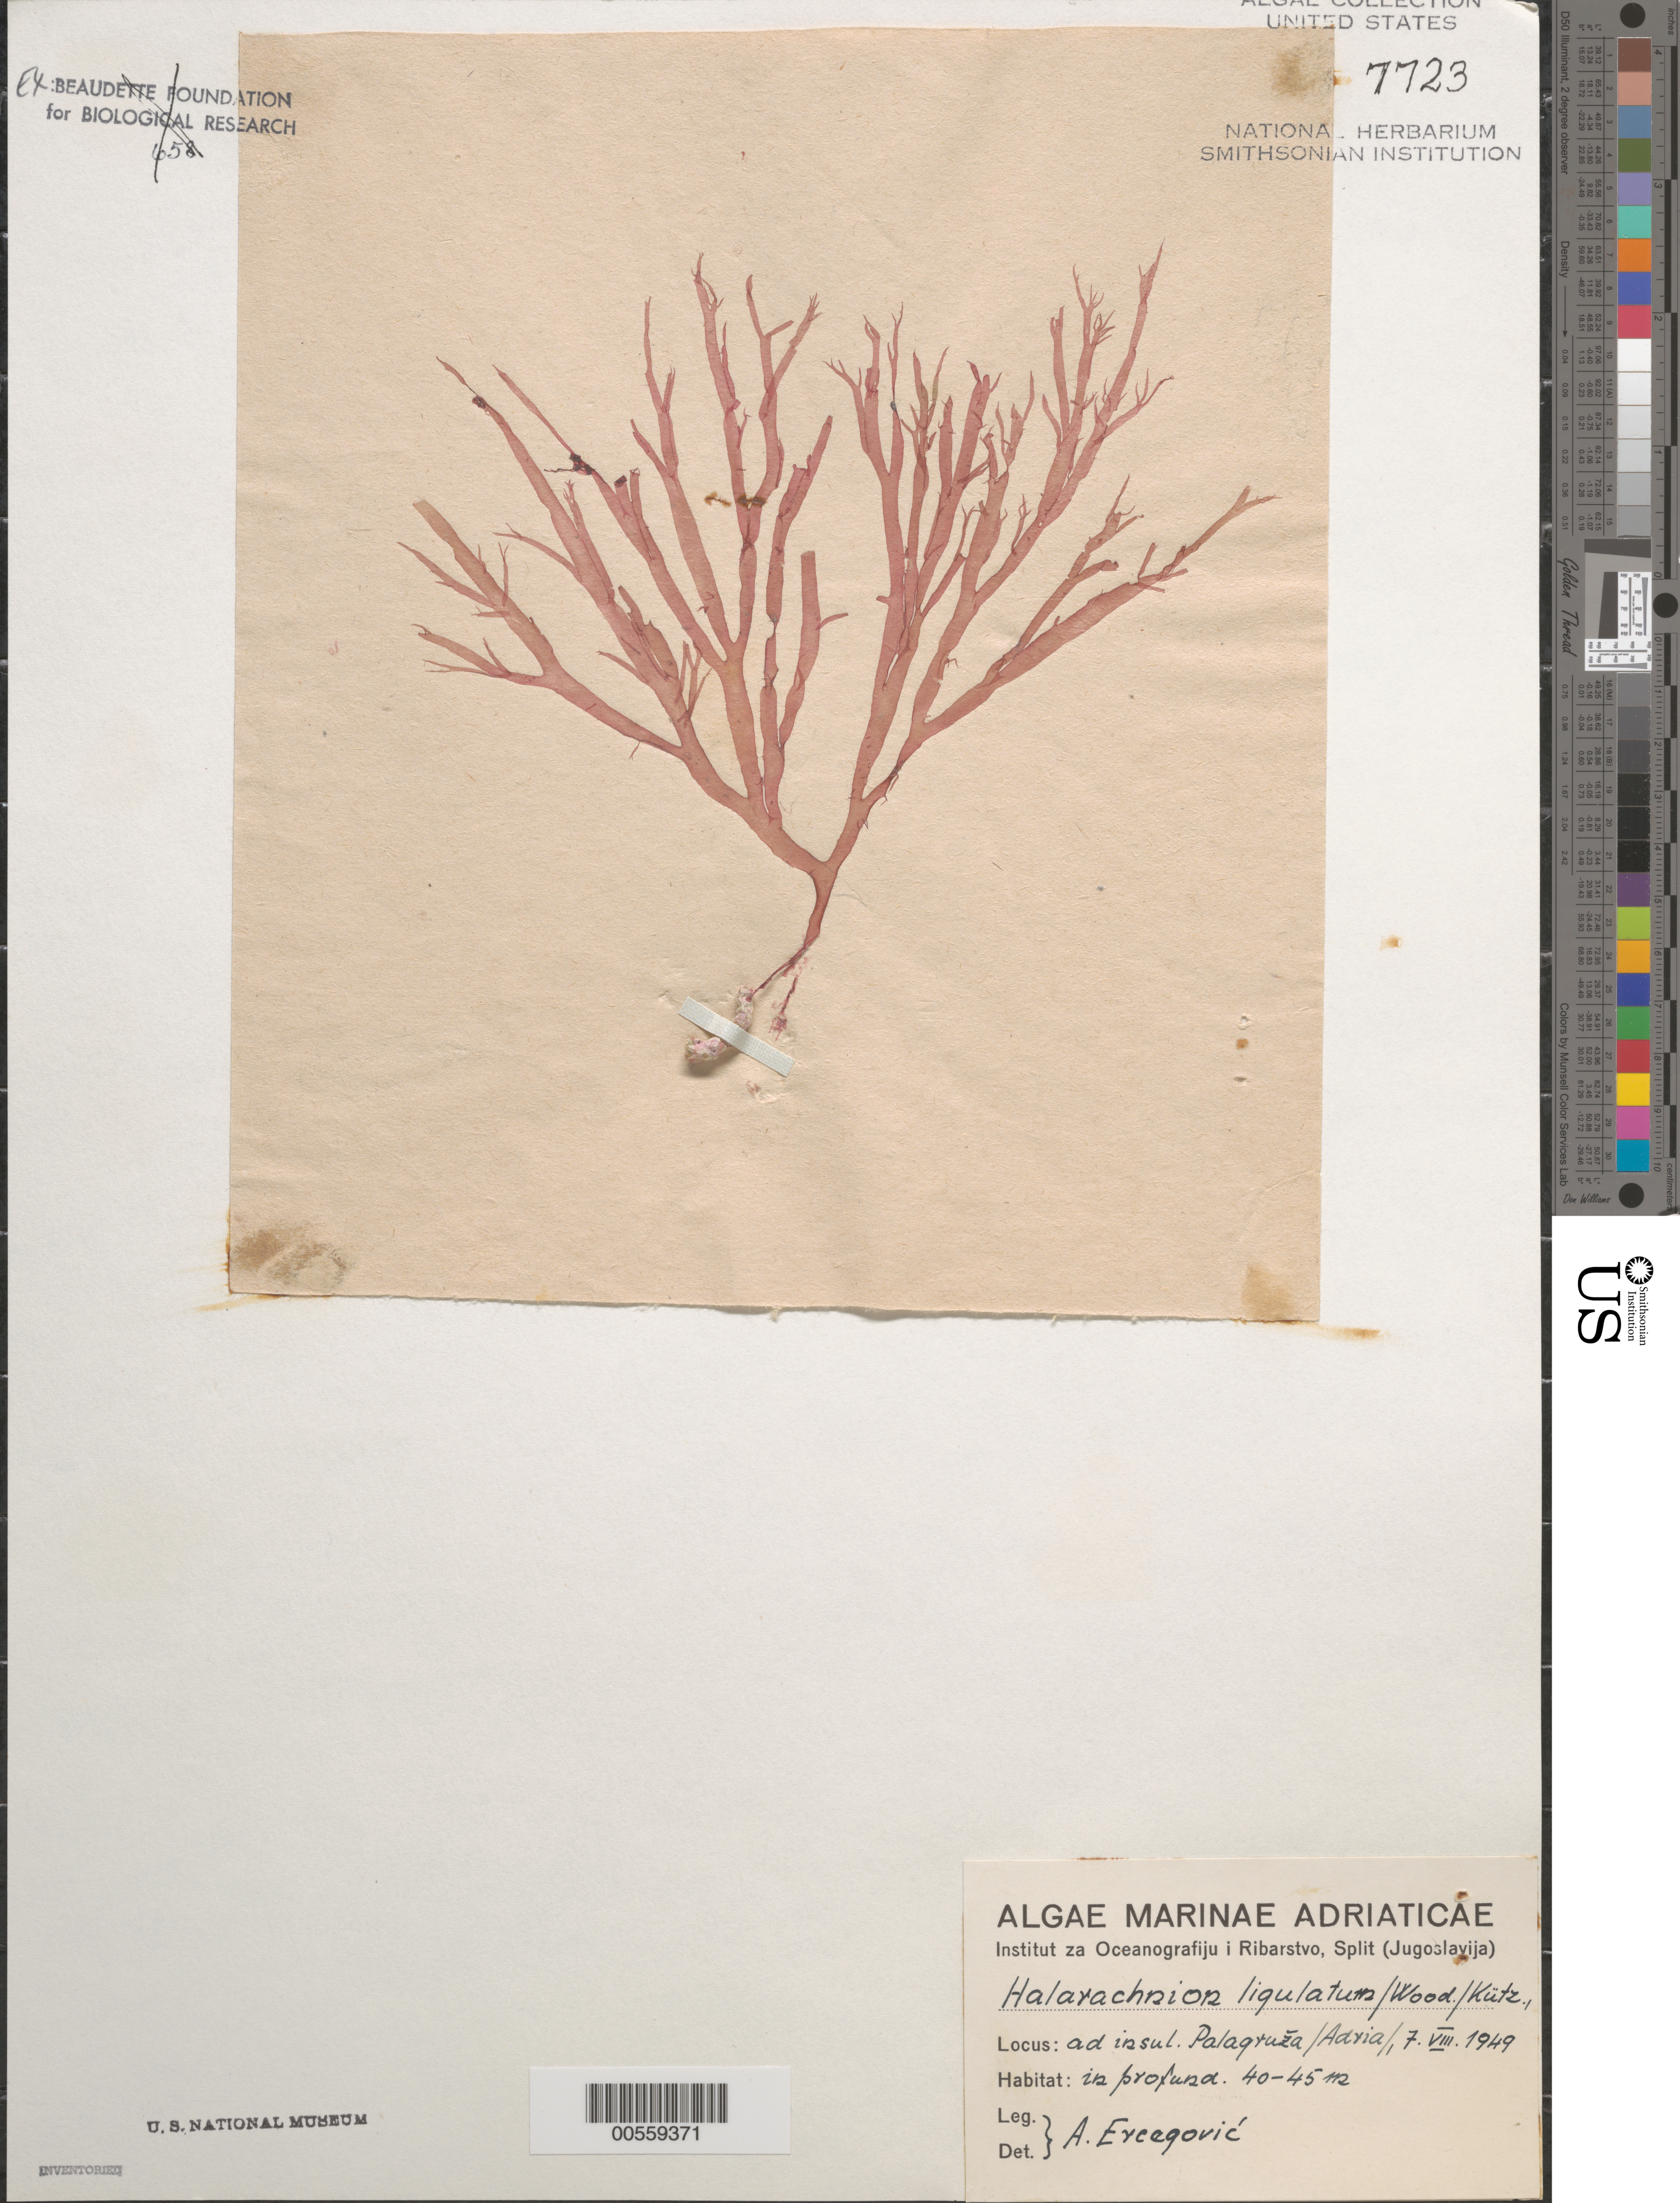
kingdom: Plantae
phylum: Rhodophyta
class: Florideophyceae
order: Gigartinales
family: Furcellariaceae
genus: Halarachnion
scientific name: Halarachnion ligulatum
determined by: Ercegovic, A.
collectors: A. Ercegovic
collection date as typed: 07 Aug 1949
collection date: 1949-08-07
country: Croatia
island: Palagruza Islands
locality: Adriatic Sea (Adria)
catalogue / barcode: US 7723